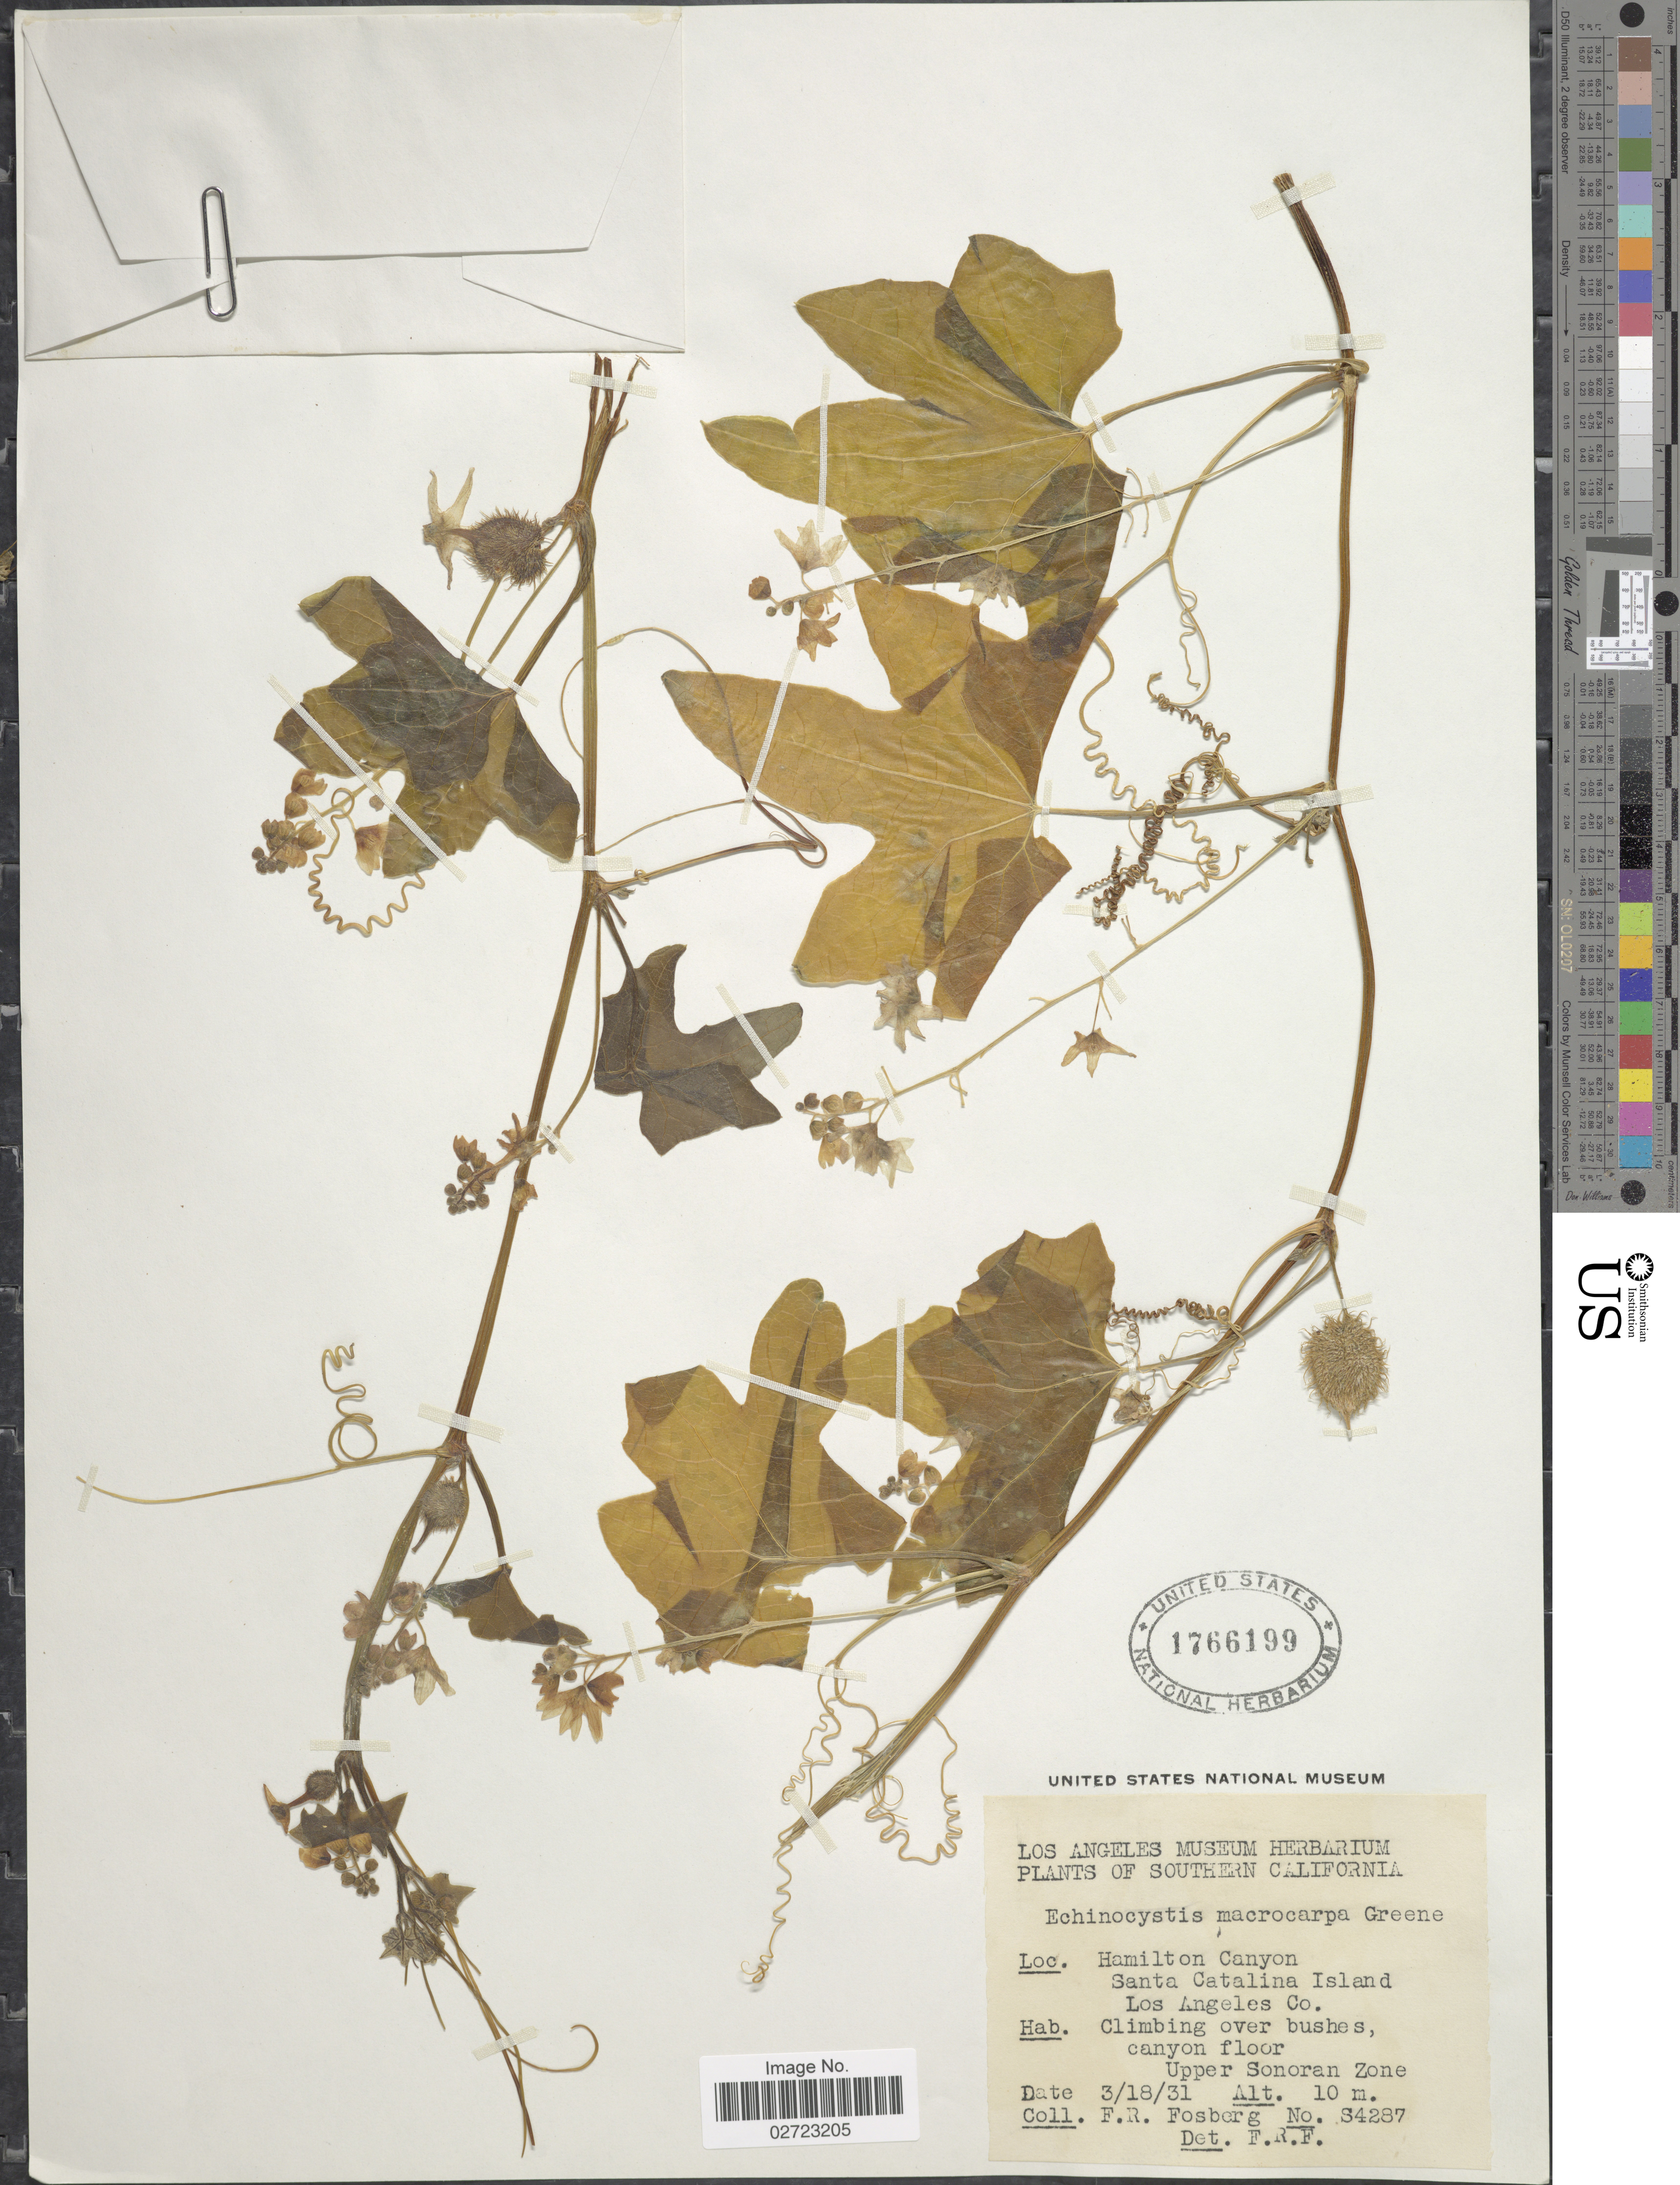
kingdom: Plantae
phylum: Tracheophyta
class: Magnoliopsida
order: Cucurbitales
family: Cucurbitaceae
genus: Marah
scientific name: Marah macrocarpa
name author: (Greene) Greene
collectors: F. R. Fosberg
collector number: S4287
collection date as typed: Transcribed d/m/y: 18/3/31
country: United States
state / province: California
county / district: Los Angeles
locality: Southern California, Hamilton Canyon, Santa Catalina Island, Los Angeles Co, canyon floor, Upper Sonoran Zone.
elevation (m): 10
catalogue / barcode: US 1766199